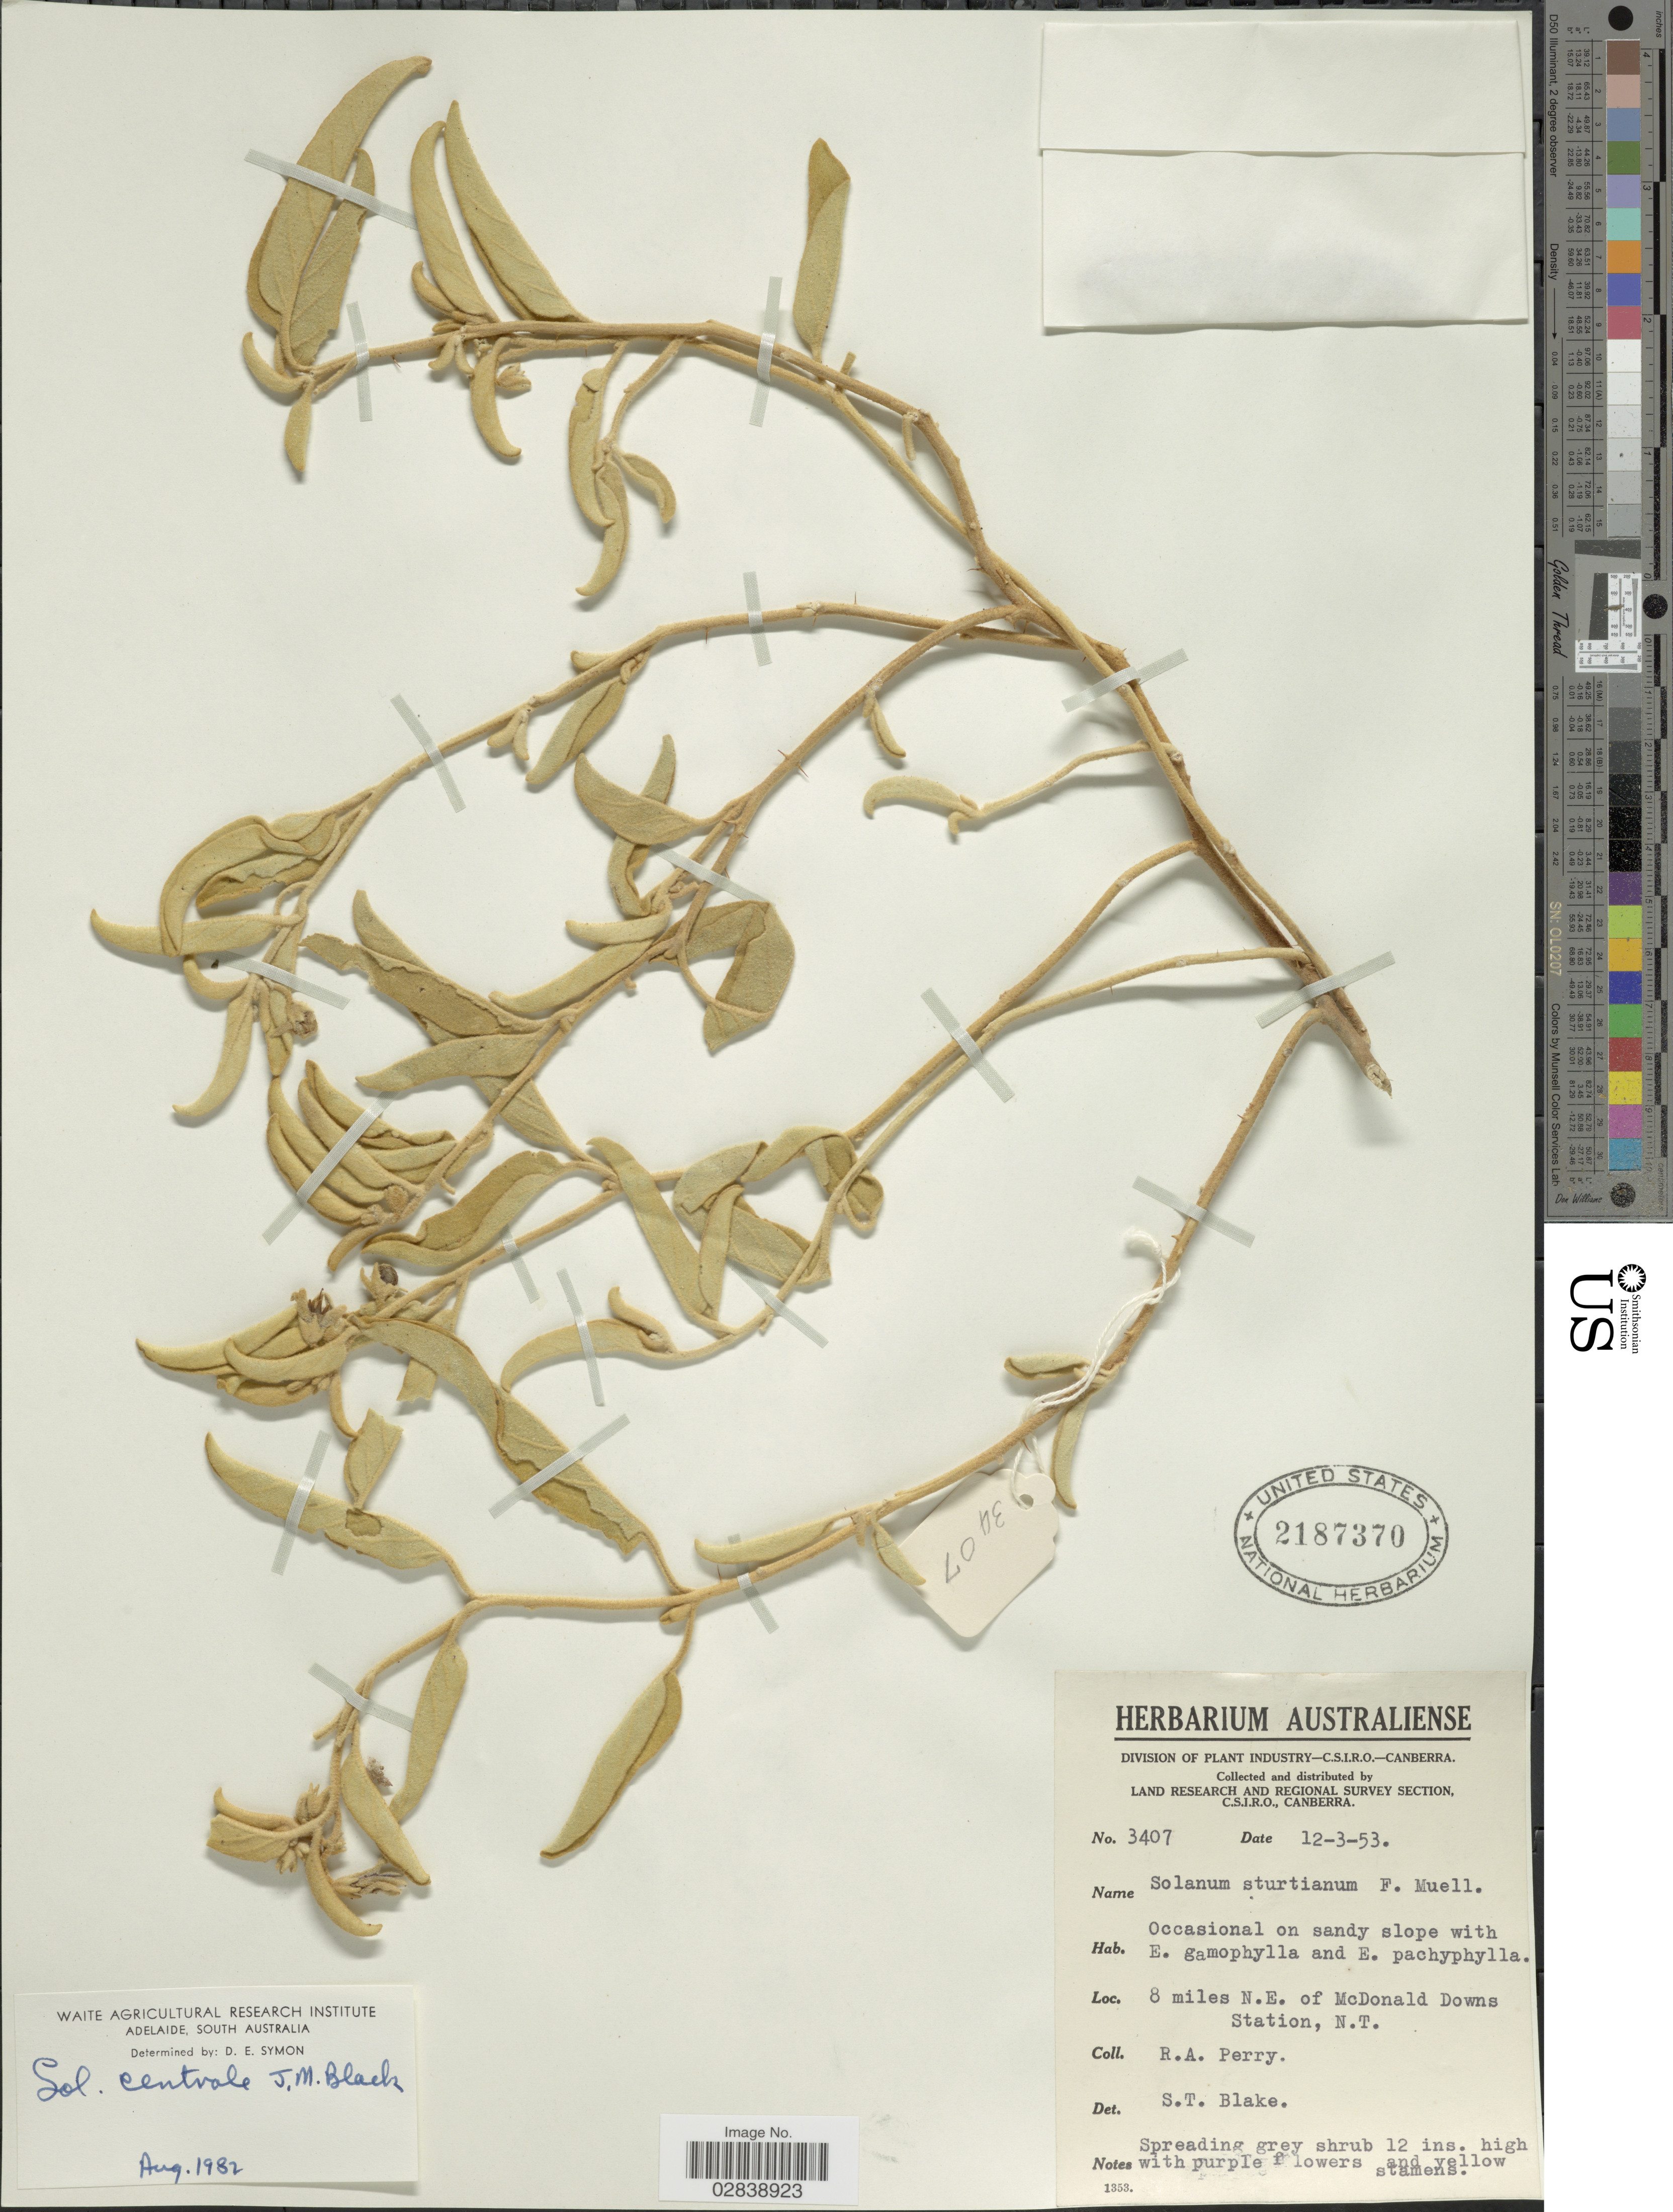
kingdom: Plantae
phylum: Tracheophyta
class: Magnoliopsida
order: Solanales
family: Solanaceae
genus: Solanum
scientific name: Solanum centrale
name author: J.M. Black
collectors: Perry, R. A.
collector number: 3407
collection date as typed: Transcribed d/m/y: 12/3/53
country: Australia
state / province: Northern Territory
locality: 8 miles N.E. of McDonald Downs Station, N.T.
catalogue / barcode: US 2187370